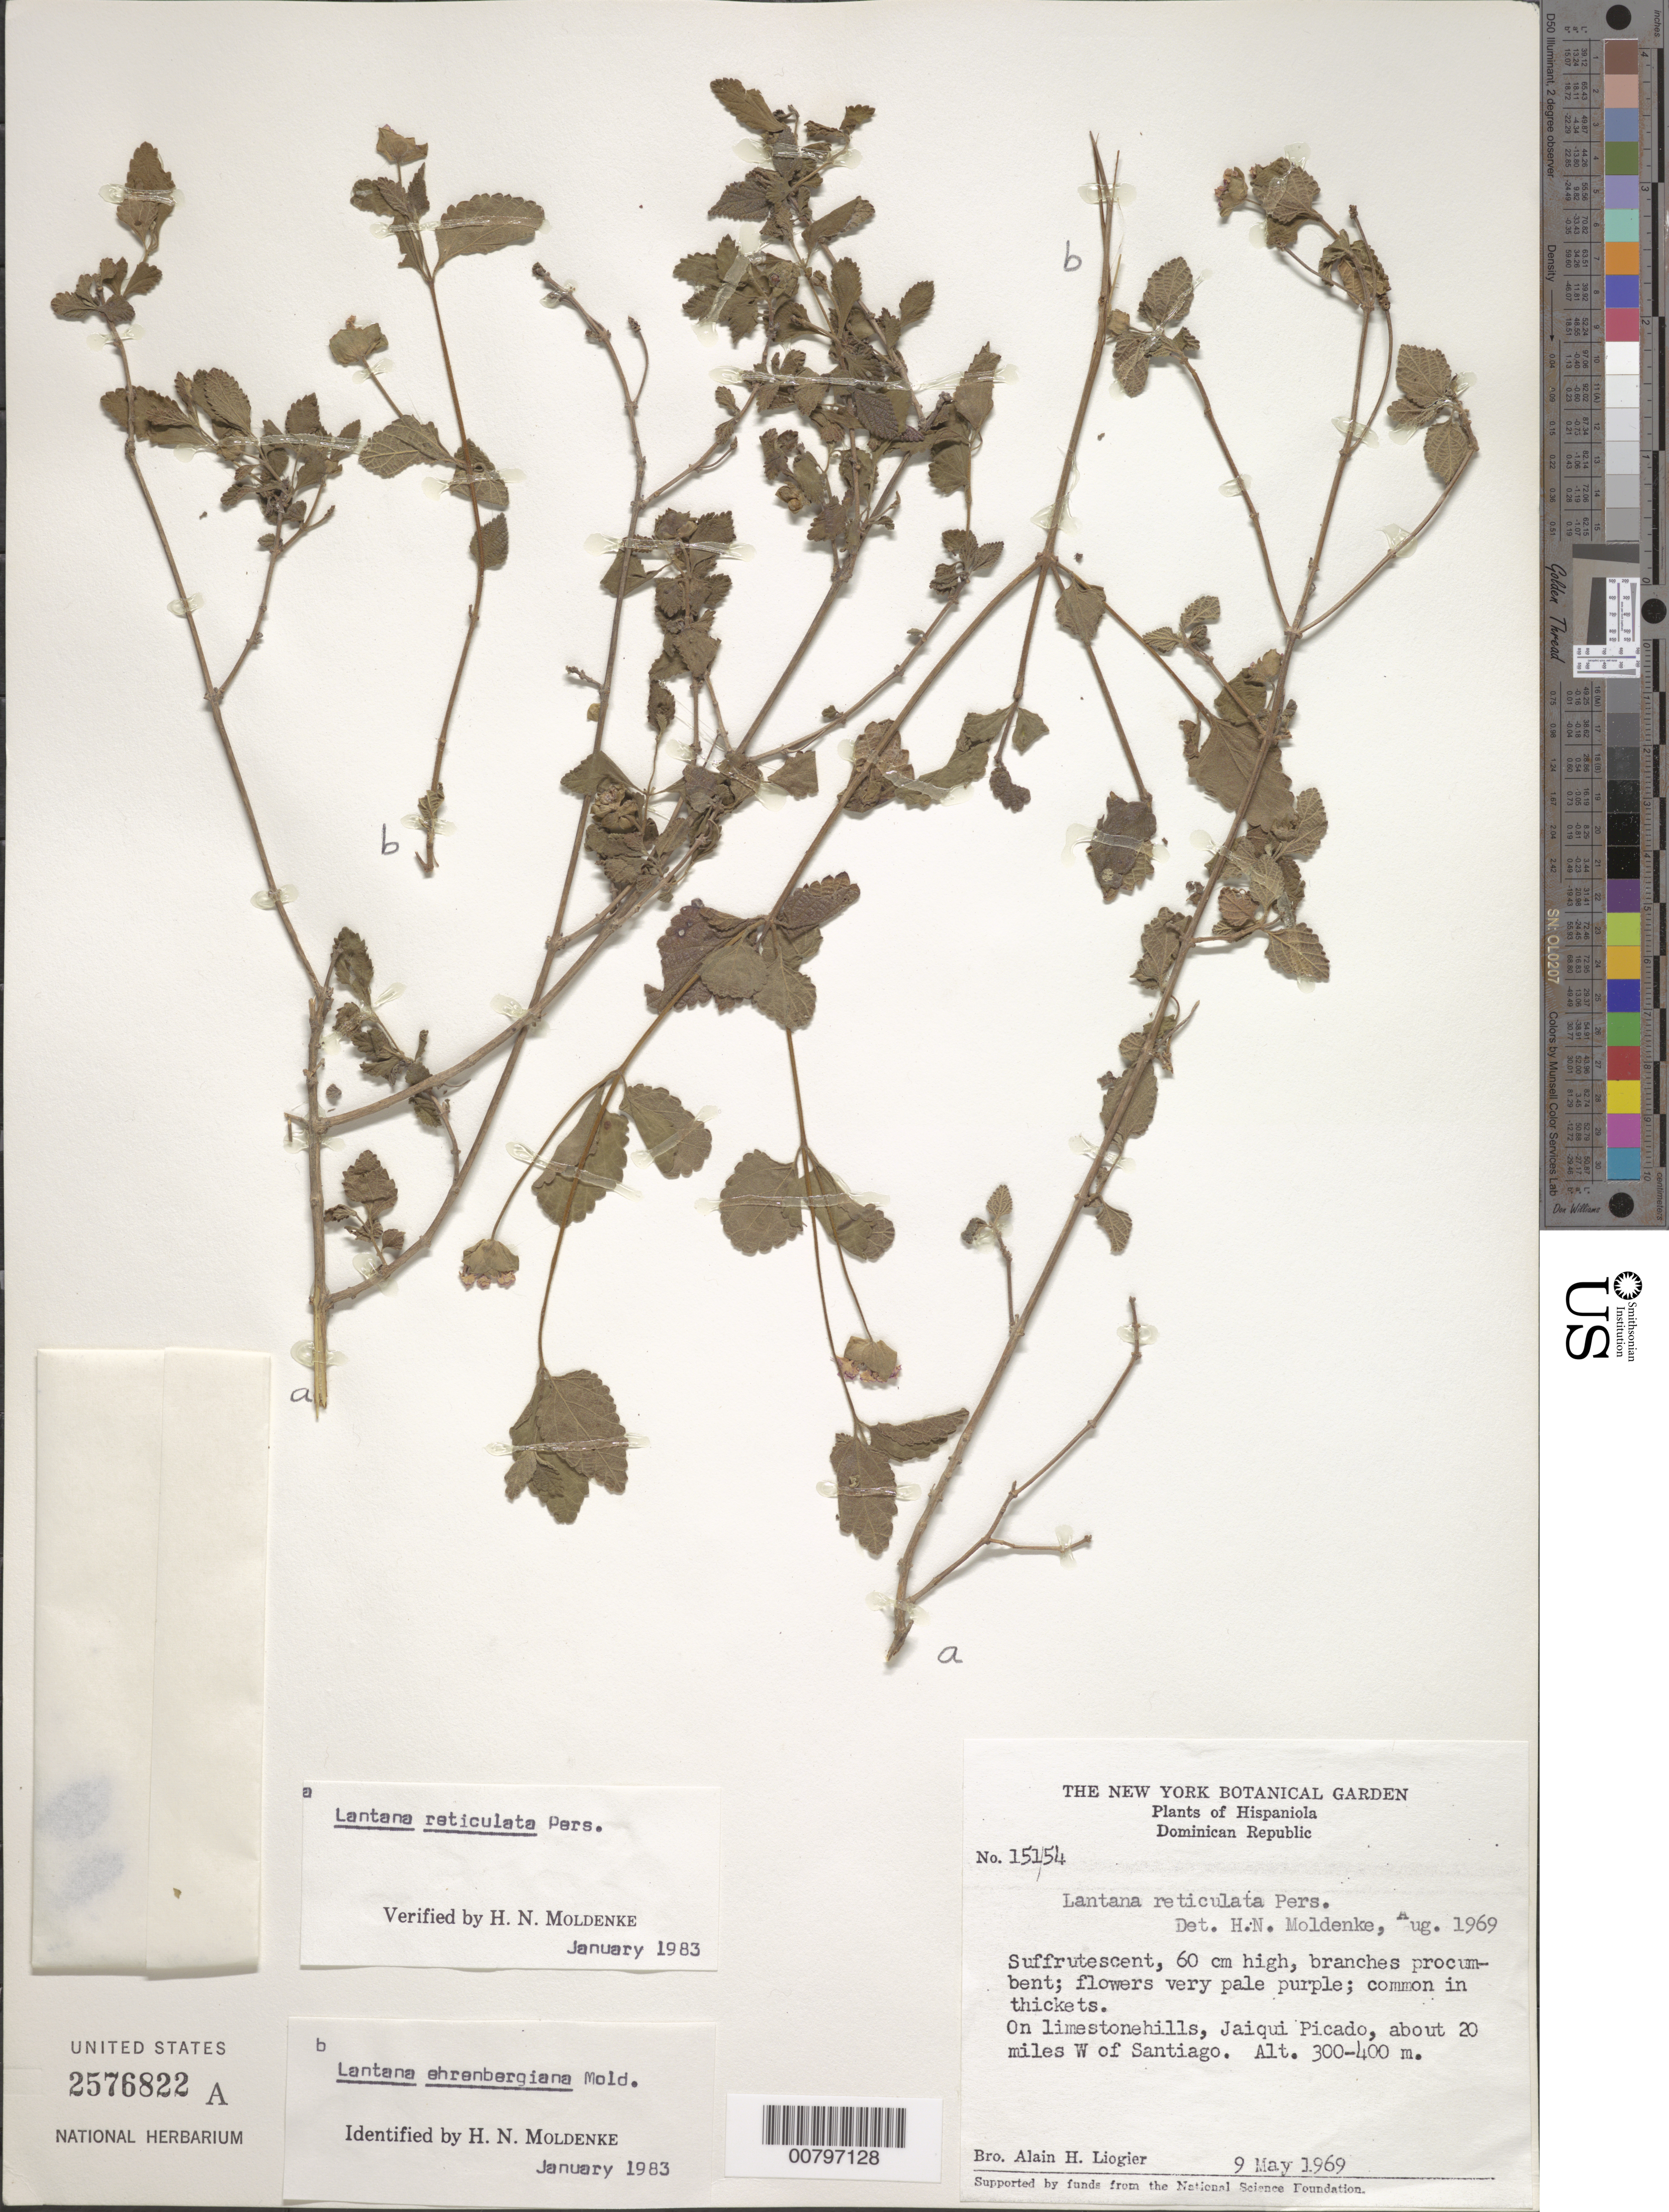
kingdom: Plantae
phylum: Tracheophyta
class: Magnoliopsida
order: Lamiales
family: Verbenaceae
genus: Lantana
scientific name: Lantana reticulata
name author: Pers.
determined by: Moldenke, H. N.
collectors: A. H. Liogier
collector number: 15154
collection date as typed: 09 May 1969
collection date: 1969-05-09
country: Dominican Republic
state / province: Santiago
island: Hispaniola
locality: Jaiquí Picado, ca 20 miles W of Santiago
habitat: On limestone hills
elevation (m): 300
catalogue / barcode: US 2576822